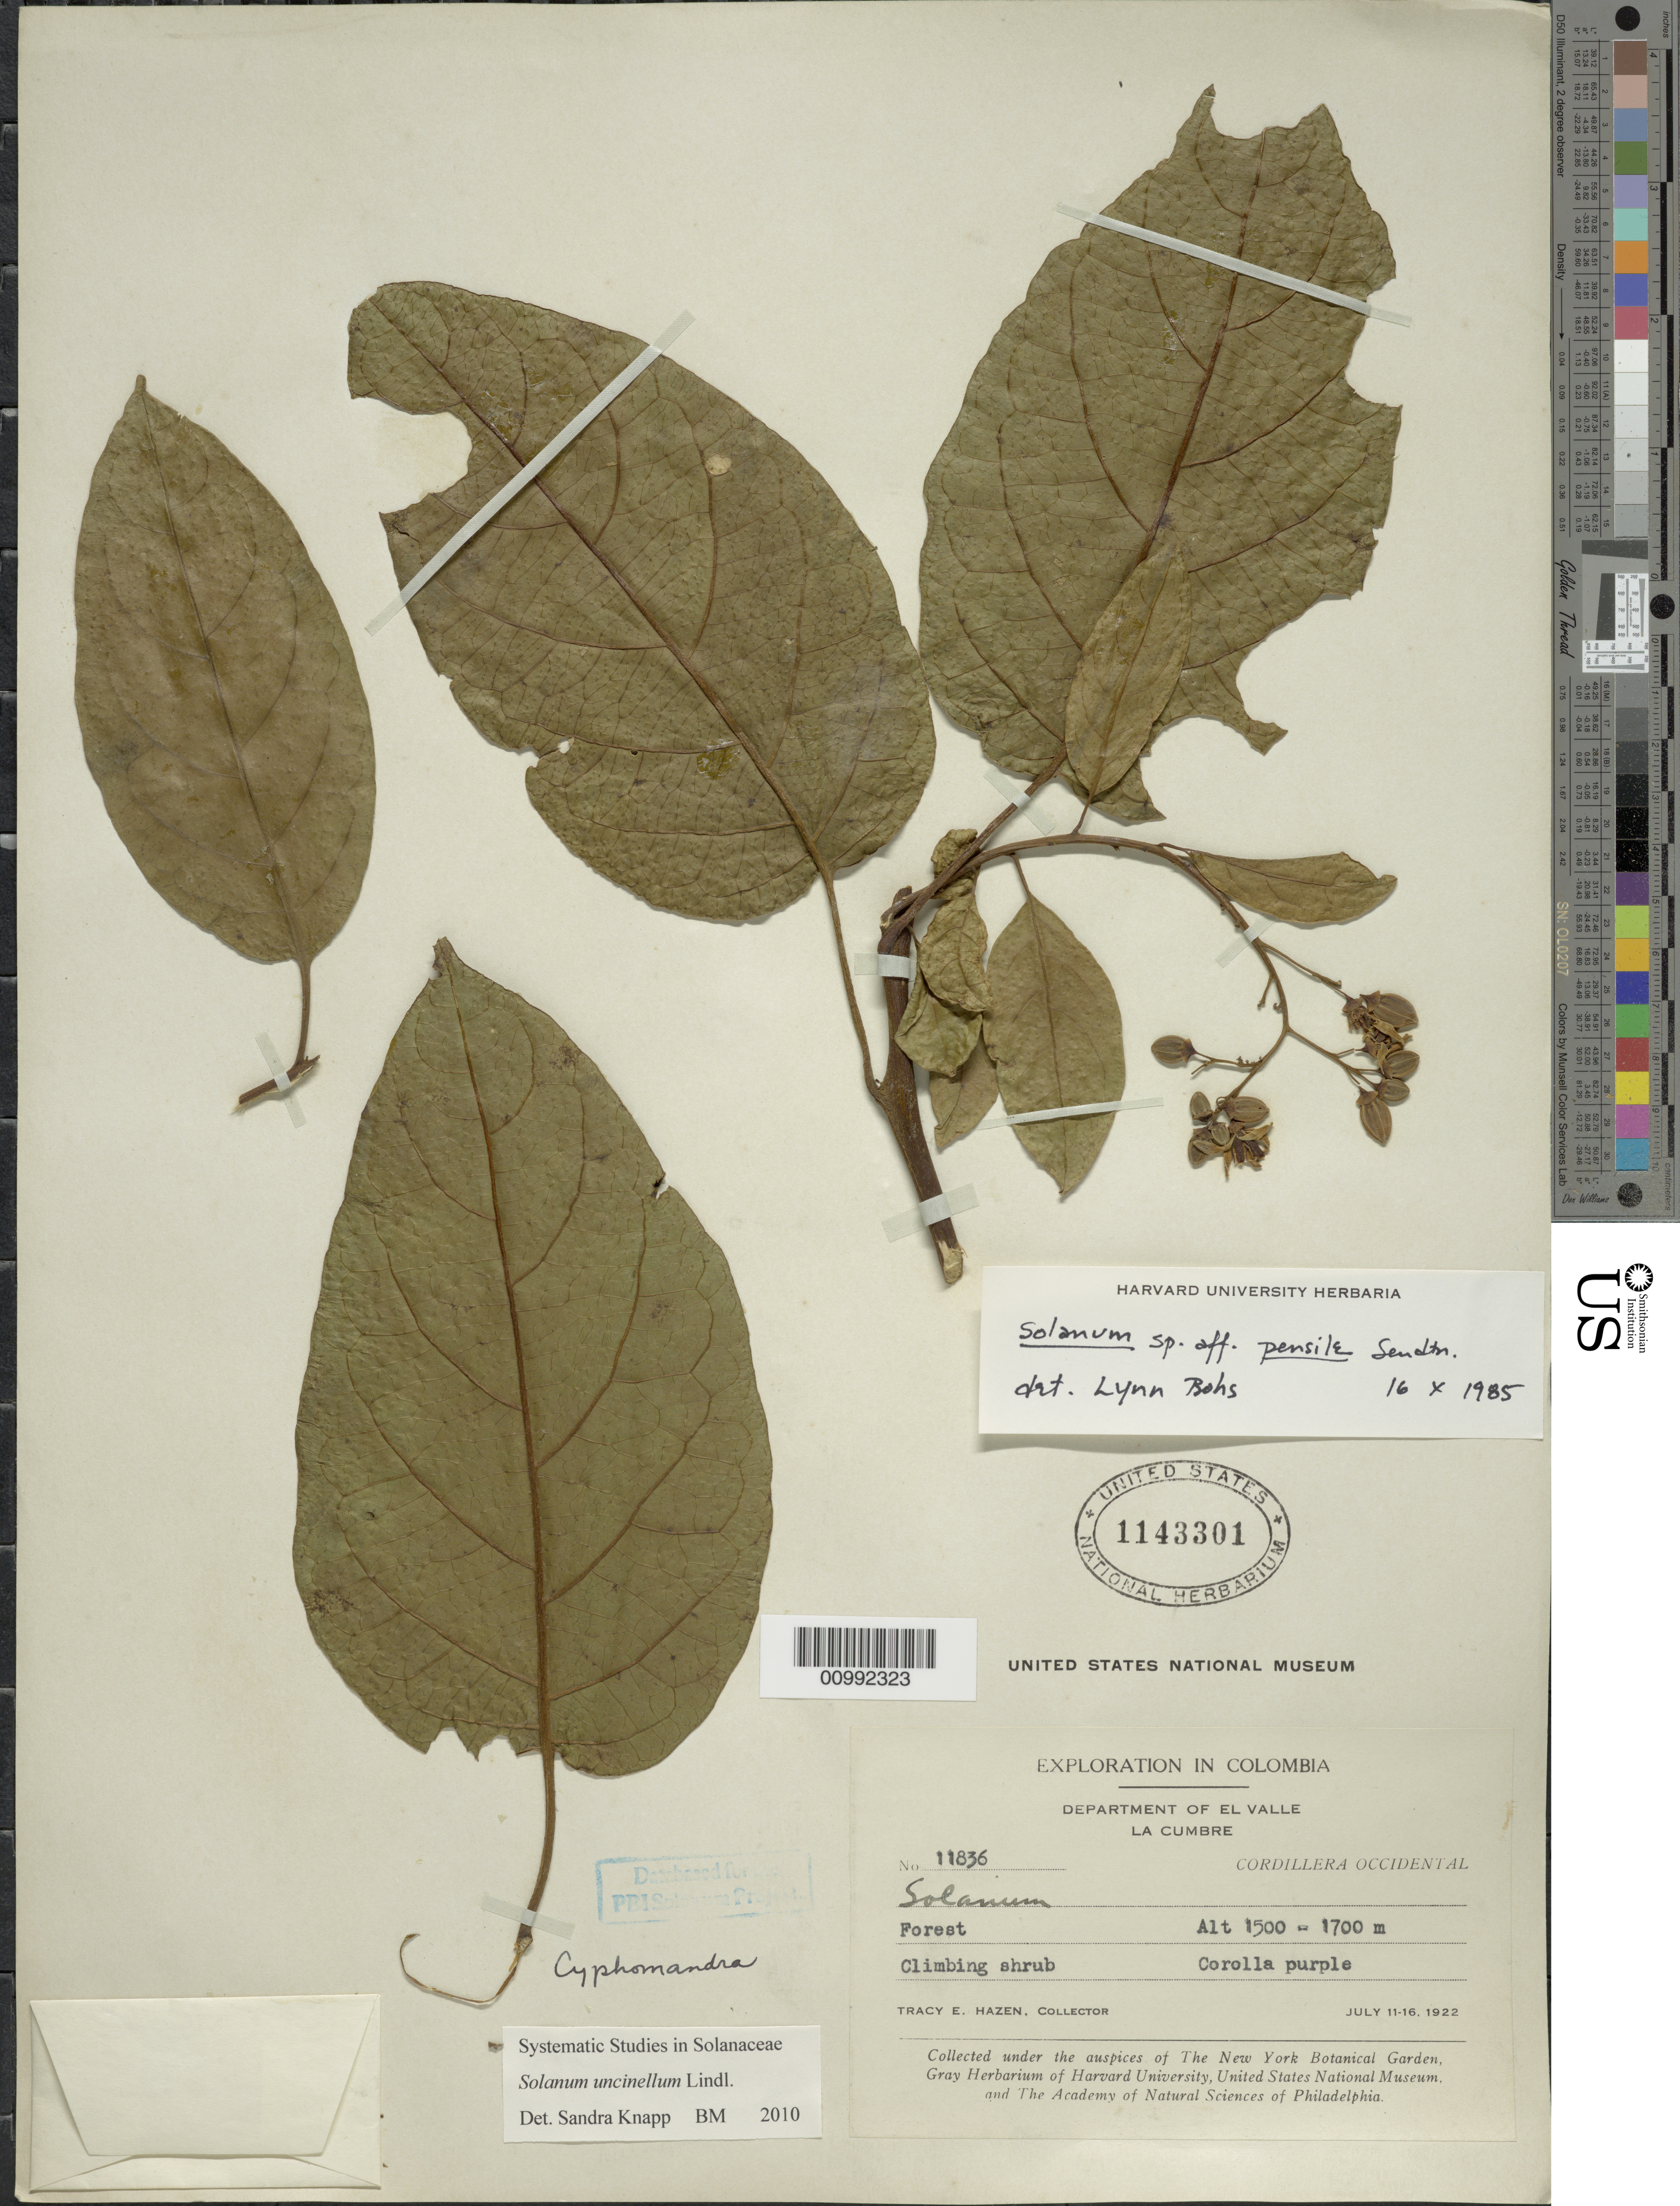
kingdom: Plantae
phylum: Tracheophyta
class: Magnoliopsida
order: Solanales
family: Solanaceae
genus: Solanum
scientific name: Solanum uncinellum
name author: Lindl.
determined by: Knapp, S. D.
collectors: T. E. Hazen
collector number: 11836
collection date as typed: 11 Jul 1922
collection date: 1922-07-11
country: Colombia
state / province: Valle del Cauca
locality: Cordillera Occidental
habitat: forest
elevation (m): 1500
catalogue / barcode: US 1143301